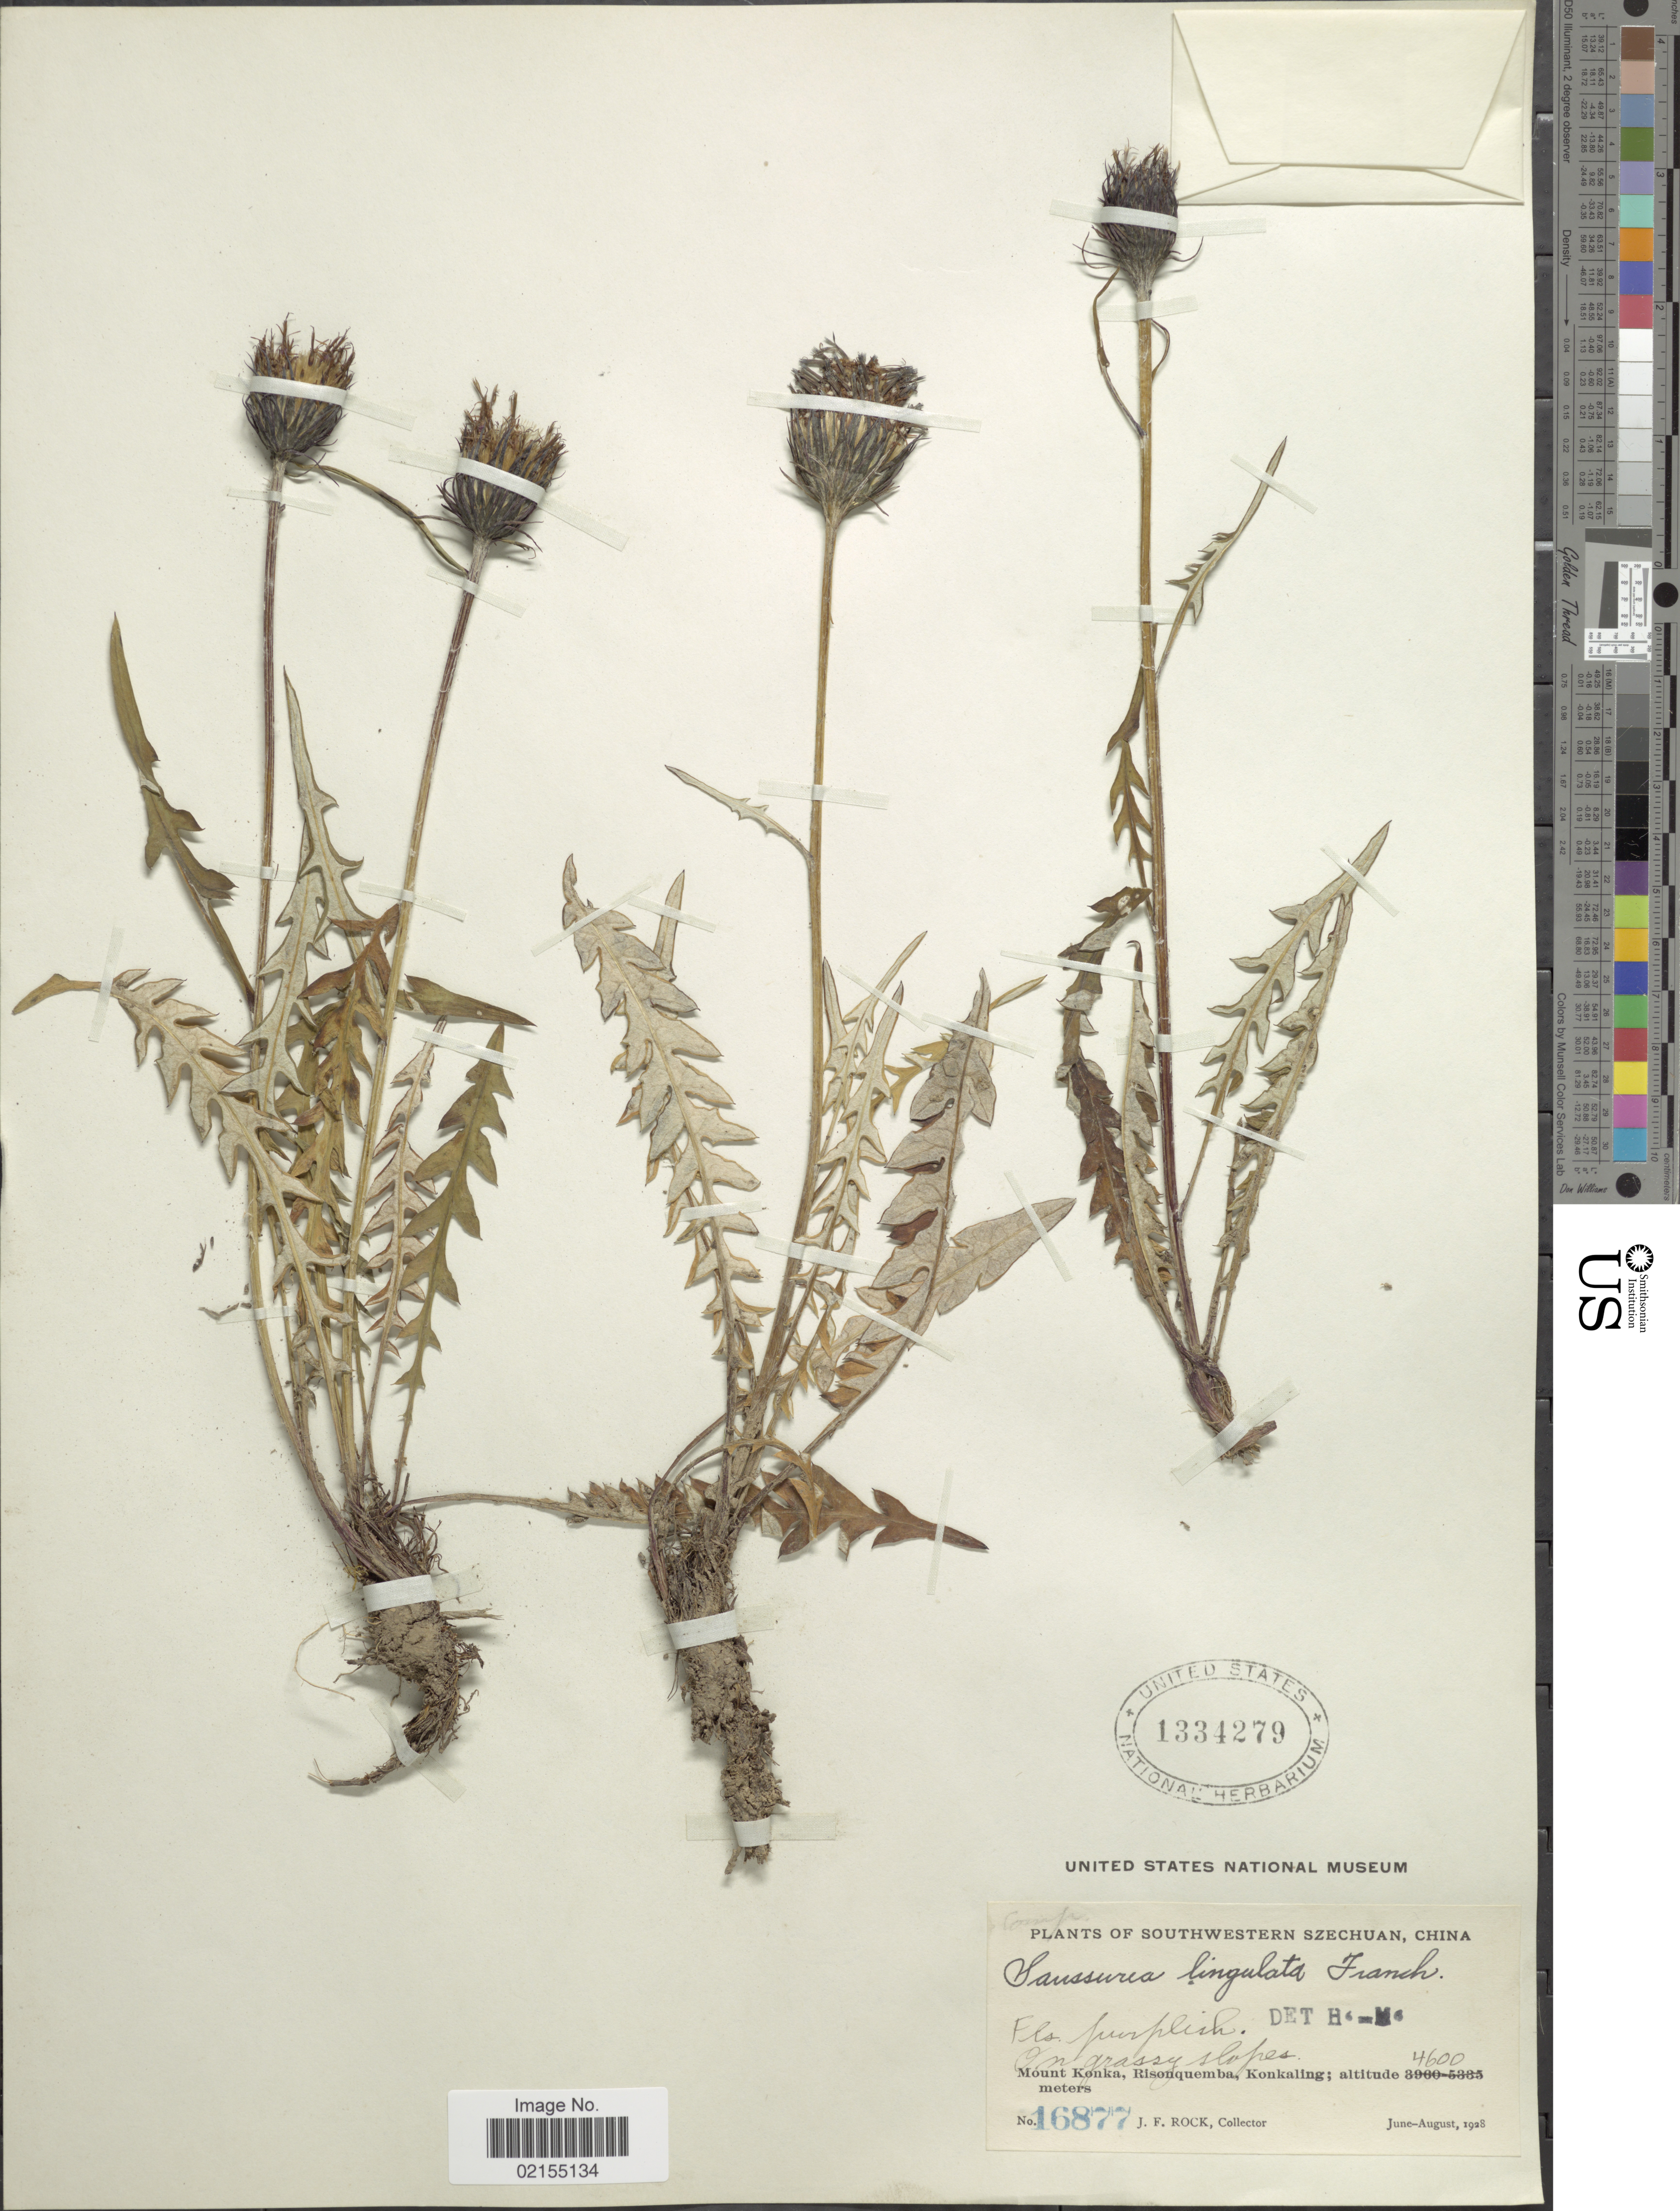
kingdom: Plantae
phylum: Tracheophyta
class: Magnoliopsida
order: Asterales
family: Asteraceae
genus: Saussurea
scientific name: Saussurea pseudolingulata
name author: Y.S. Chen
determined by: Chen, Yousheng S.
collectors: J. Rock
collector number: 16877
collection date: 1928-06/1928-08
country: China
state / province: Sichuan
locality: Southwestern Szechuan, China, Mount Konka, Risonquemba, Konkaling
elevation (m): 4600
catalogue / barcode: US 1334279